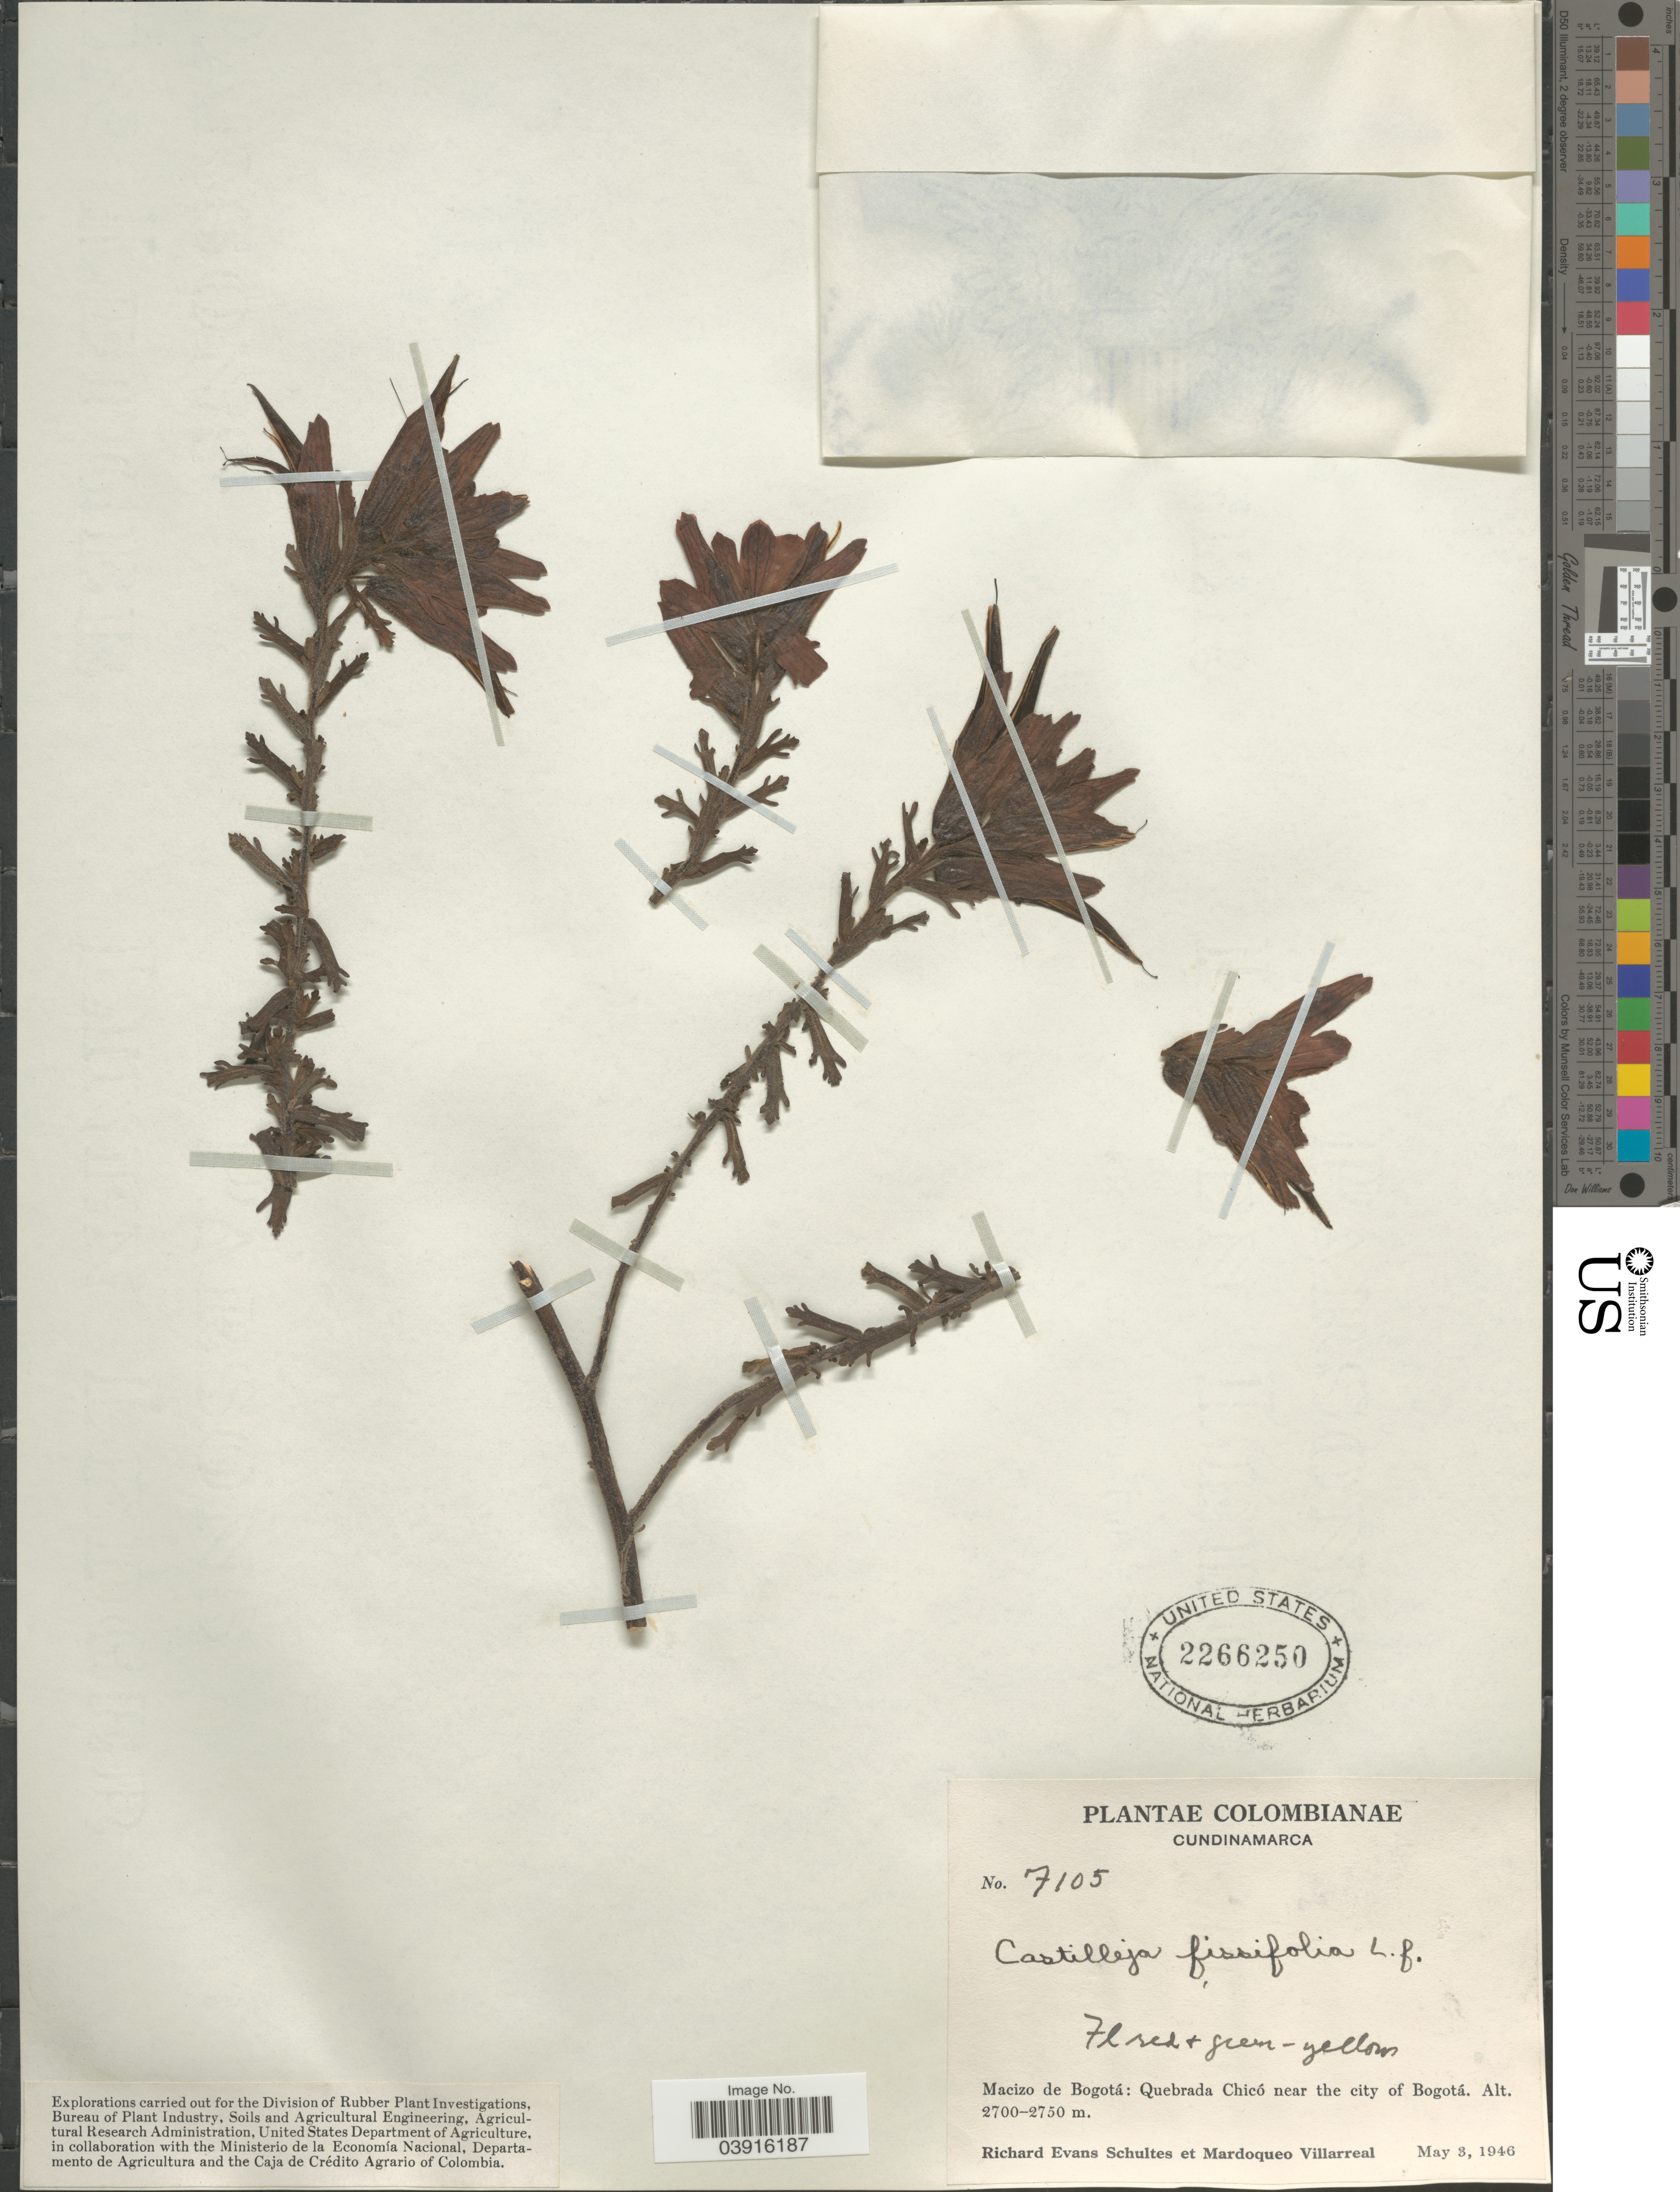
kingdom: Plantae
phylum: Tracheophyta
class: Magnoliopsida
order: Lamiales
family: Orobanchaceae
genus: Castilleja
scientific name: Castilleja fissifolia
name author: L. f.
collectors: R. E. Schultes & M. Villarreal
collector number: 7105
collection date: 1946-05-03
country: Colombia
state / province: Cundinamarca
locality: Macizo de Bogotá: Quebrada Chicó near the city of Bogotá.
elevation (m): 2700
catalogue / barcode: US 2266250